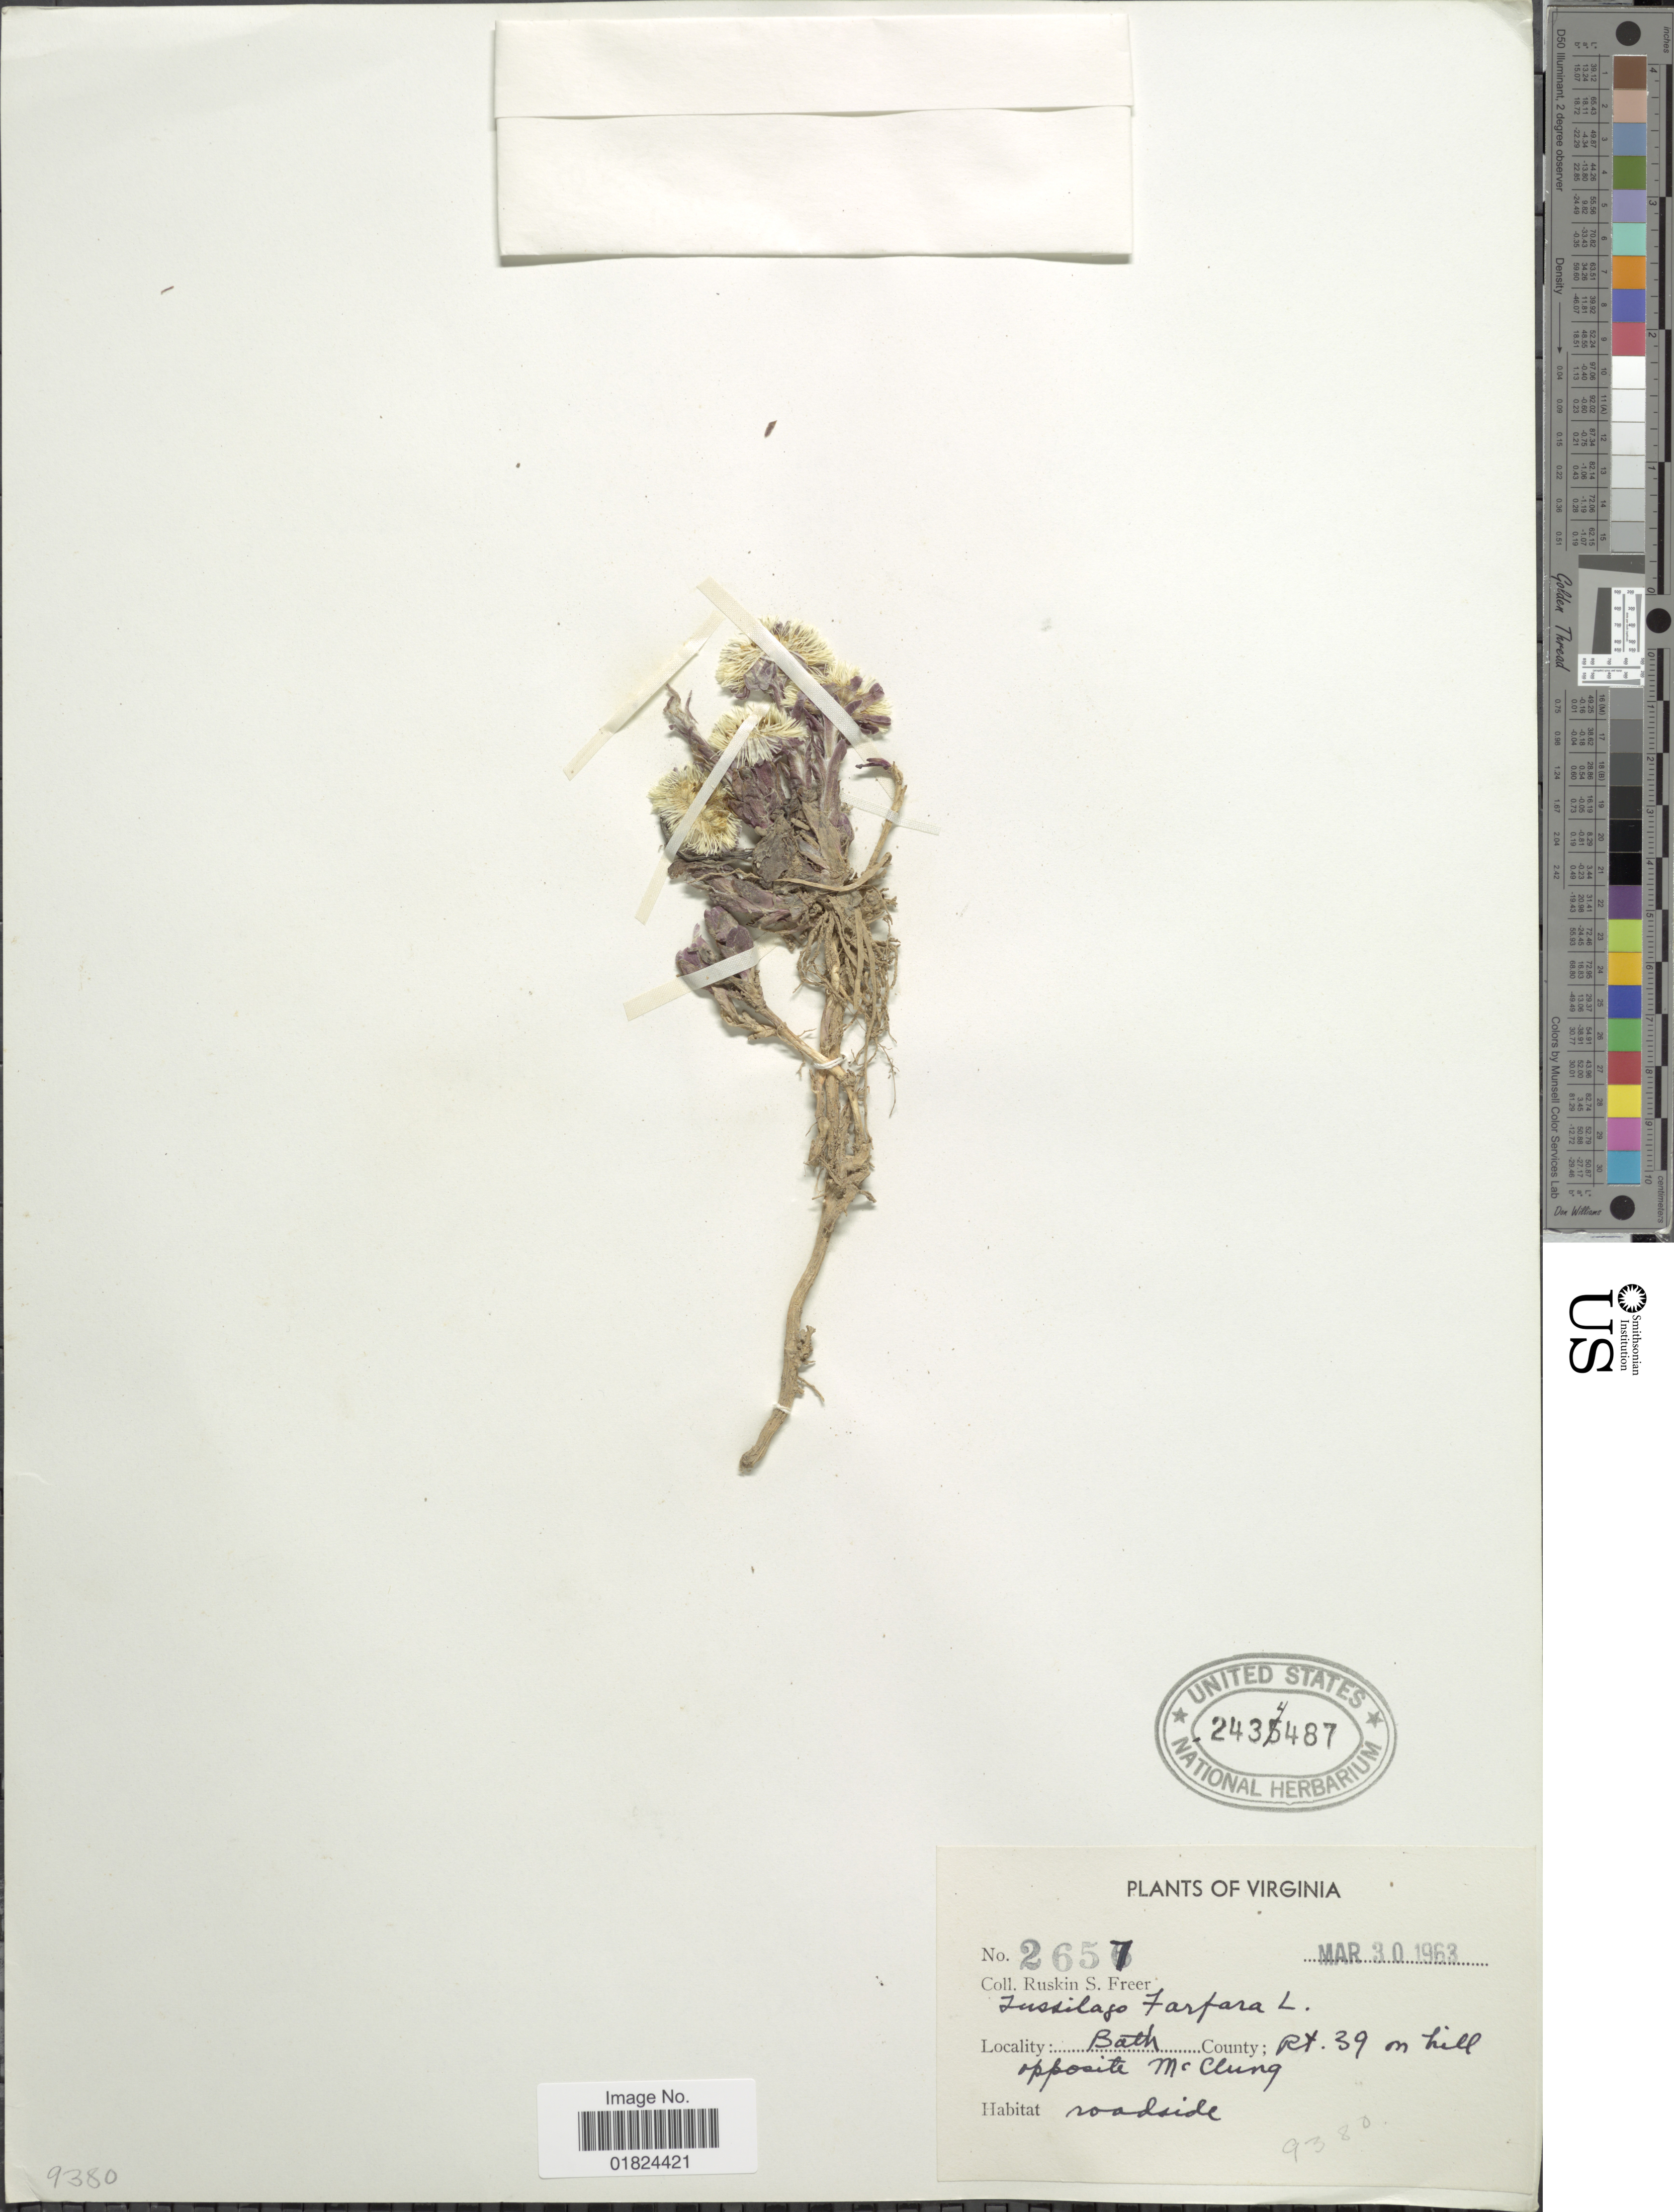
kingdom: Plantae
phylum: Tracheophyta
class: Magnoliopsida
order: Asterales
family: Asteraceae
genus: Tussilago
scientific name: Tussilago farfara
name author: L.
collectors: R. Freer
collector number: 2657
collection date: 1963-03-30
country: United States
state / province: Virginia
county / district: Bath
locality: Bath County; Rt. 39 on hill opposite Mc Clung, roadside.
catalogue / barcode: US 2434487